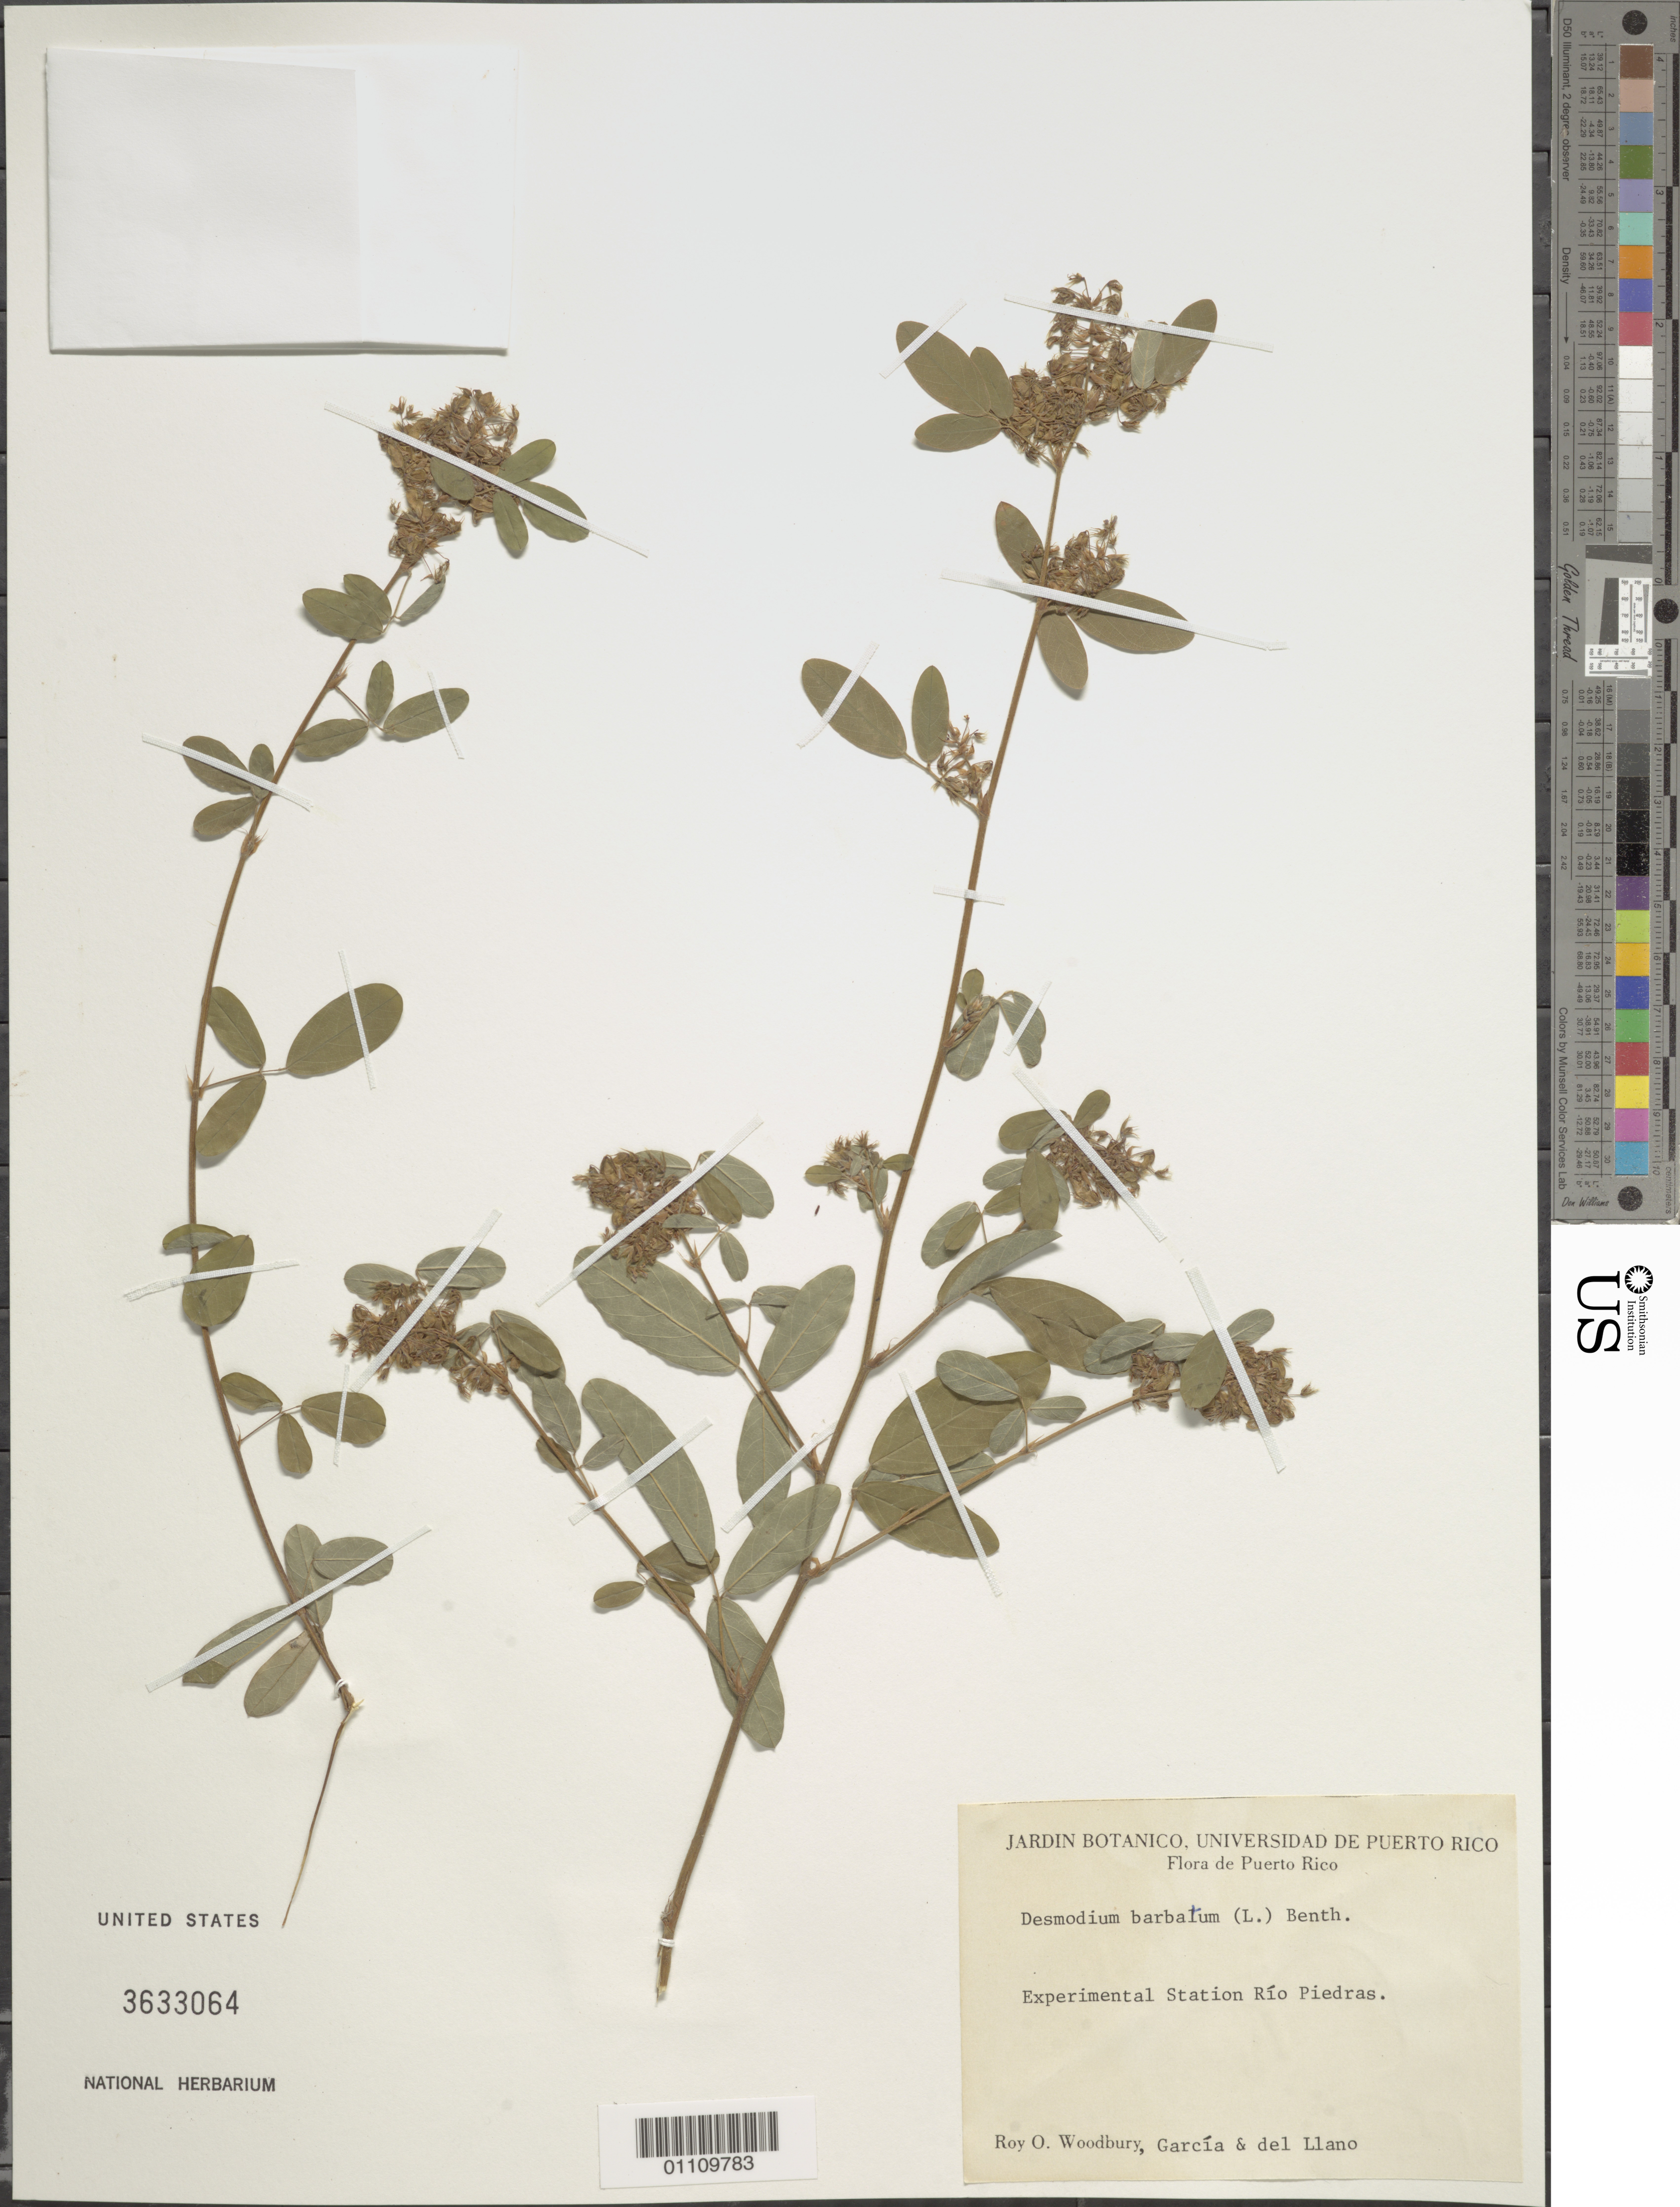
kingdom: Plantae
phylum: Tracheophyta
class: Magnoliopsida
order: Fabales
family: Fabaceae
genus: Grona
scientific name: Grona barbata var. barbata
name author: (L.) H. Ohashi & K. Ohashi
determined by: Strong, Mark T., (BOT), Smithsonian Institution - National Museum of Natural History (UNITED STATES)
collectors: R. O. Woodbury, H. Garcia & del Llano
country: Puerto Rico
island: Puerto Rico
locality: Experimental Station Río Piedras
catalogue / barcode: US 3633064